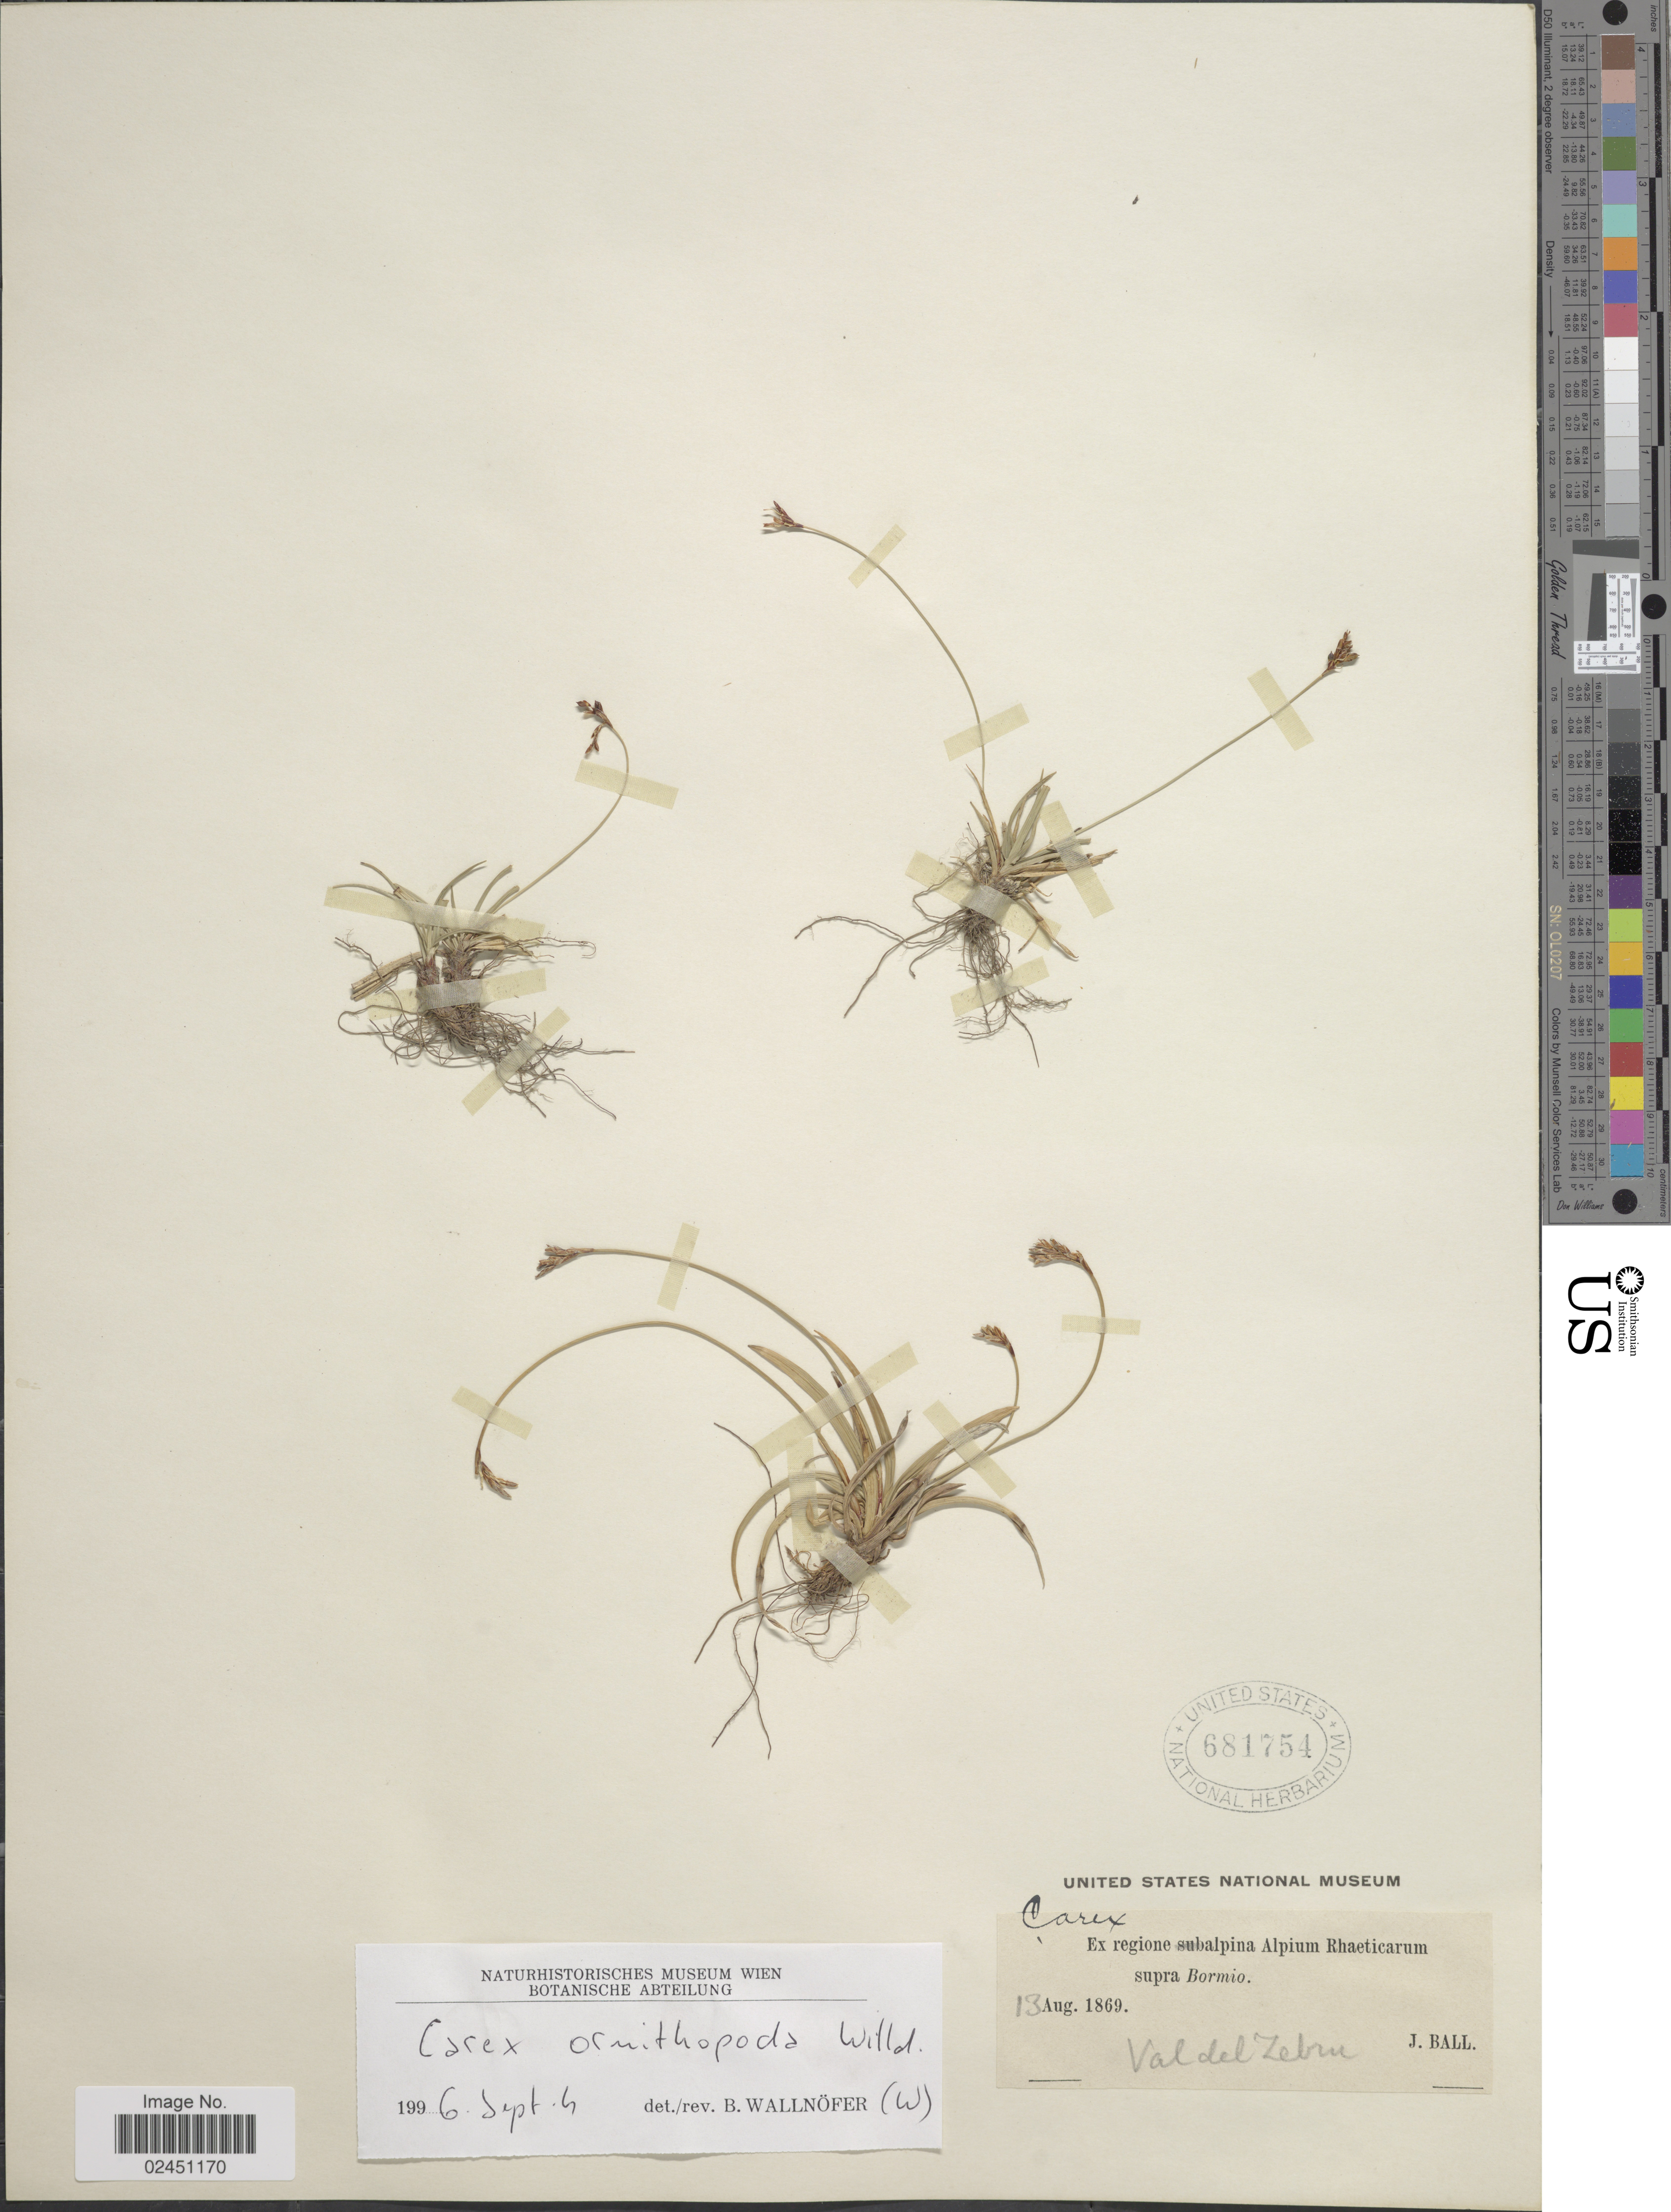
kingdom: Plantae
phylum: Tracheophyta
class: Liliopsida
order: Poales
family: Cyperaceae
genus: Carex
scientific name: Carex ornithopoda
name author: Willd.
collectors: J. Ball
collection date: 1869-08-13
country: Italy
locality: Regione alpina Alpium Rhaeticarum supra Bormio. Val del Zebru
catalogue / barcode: US 681754